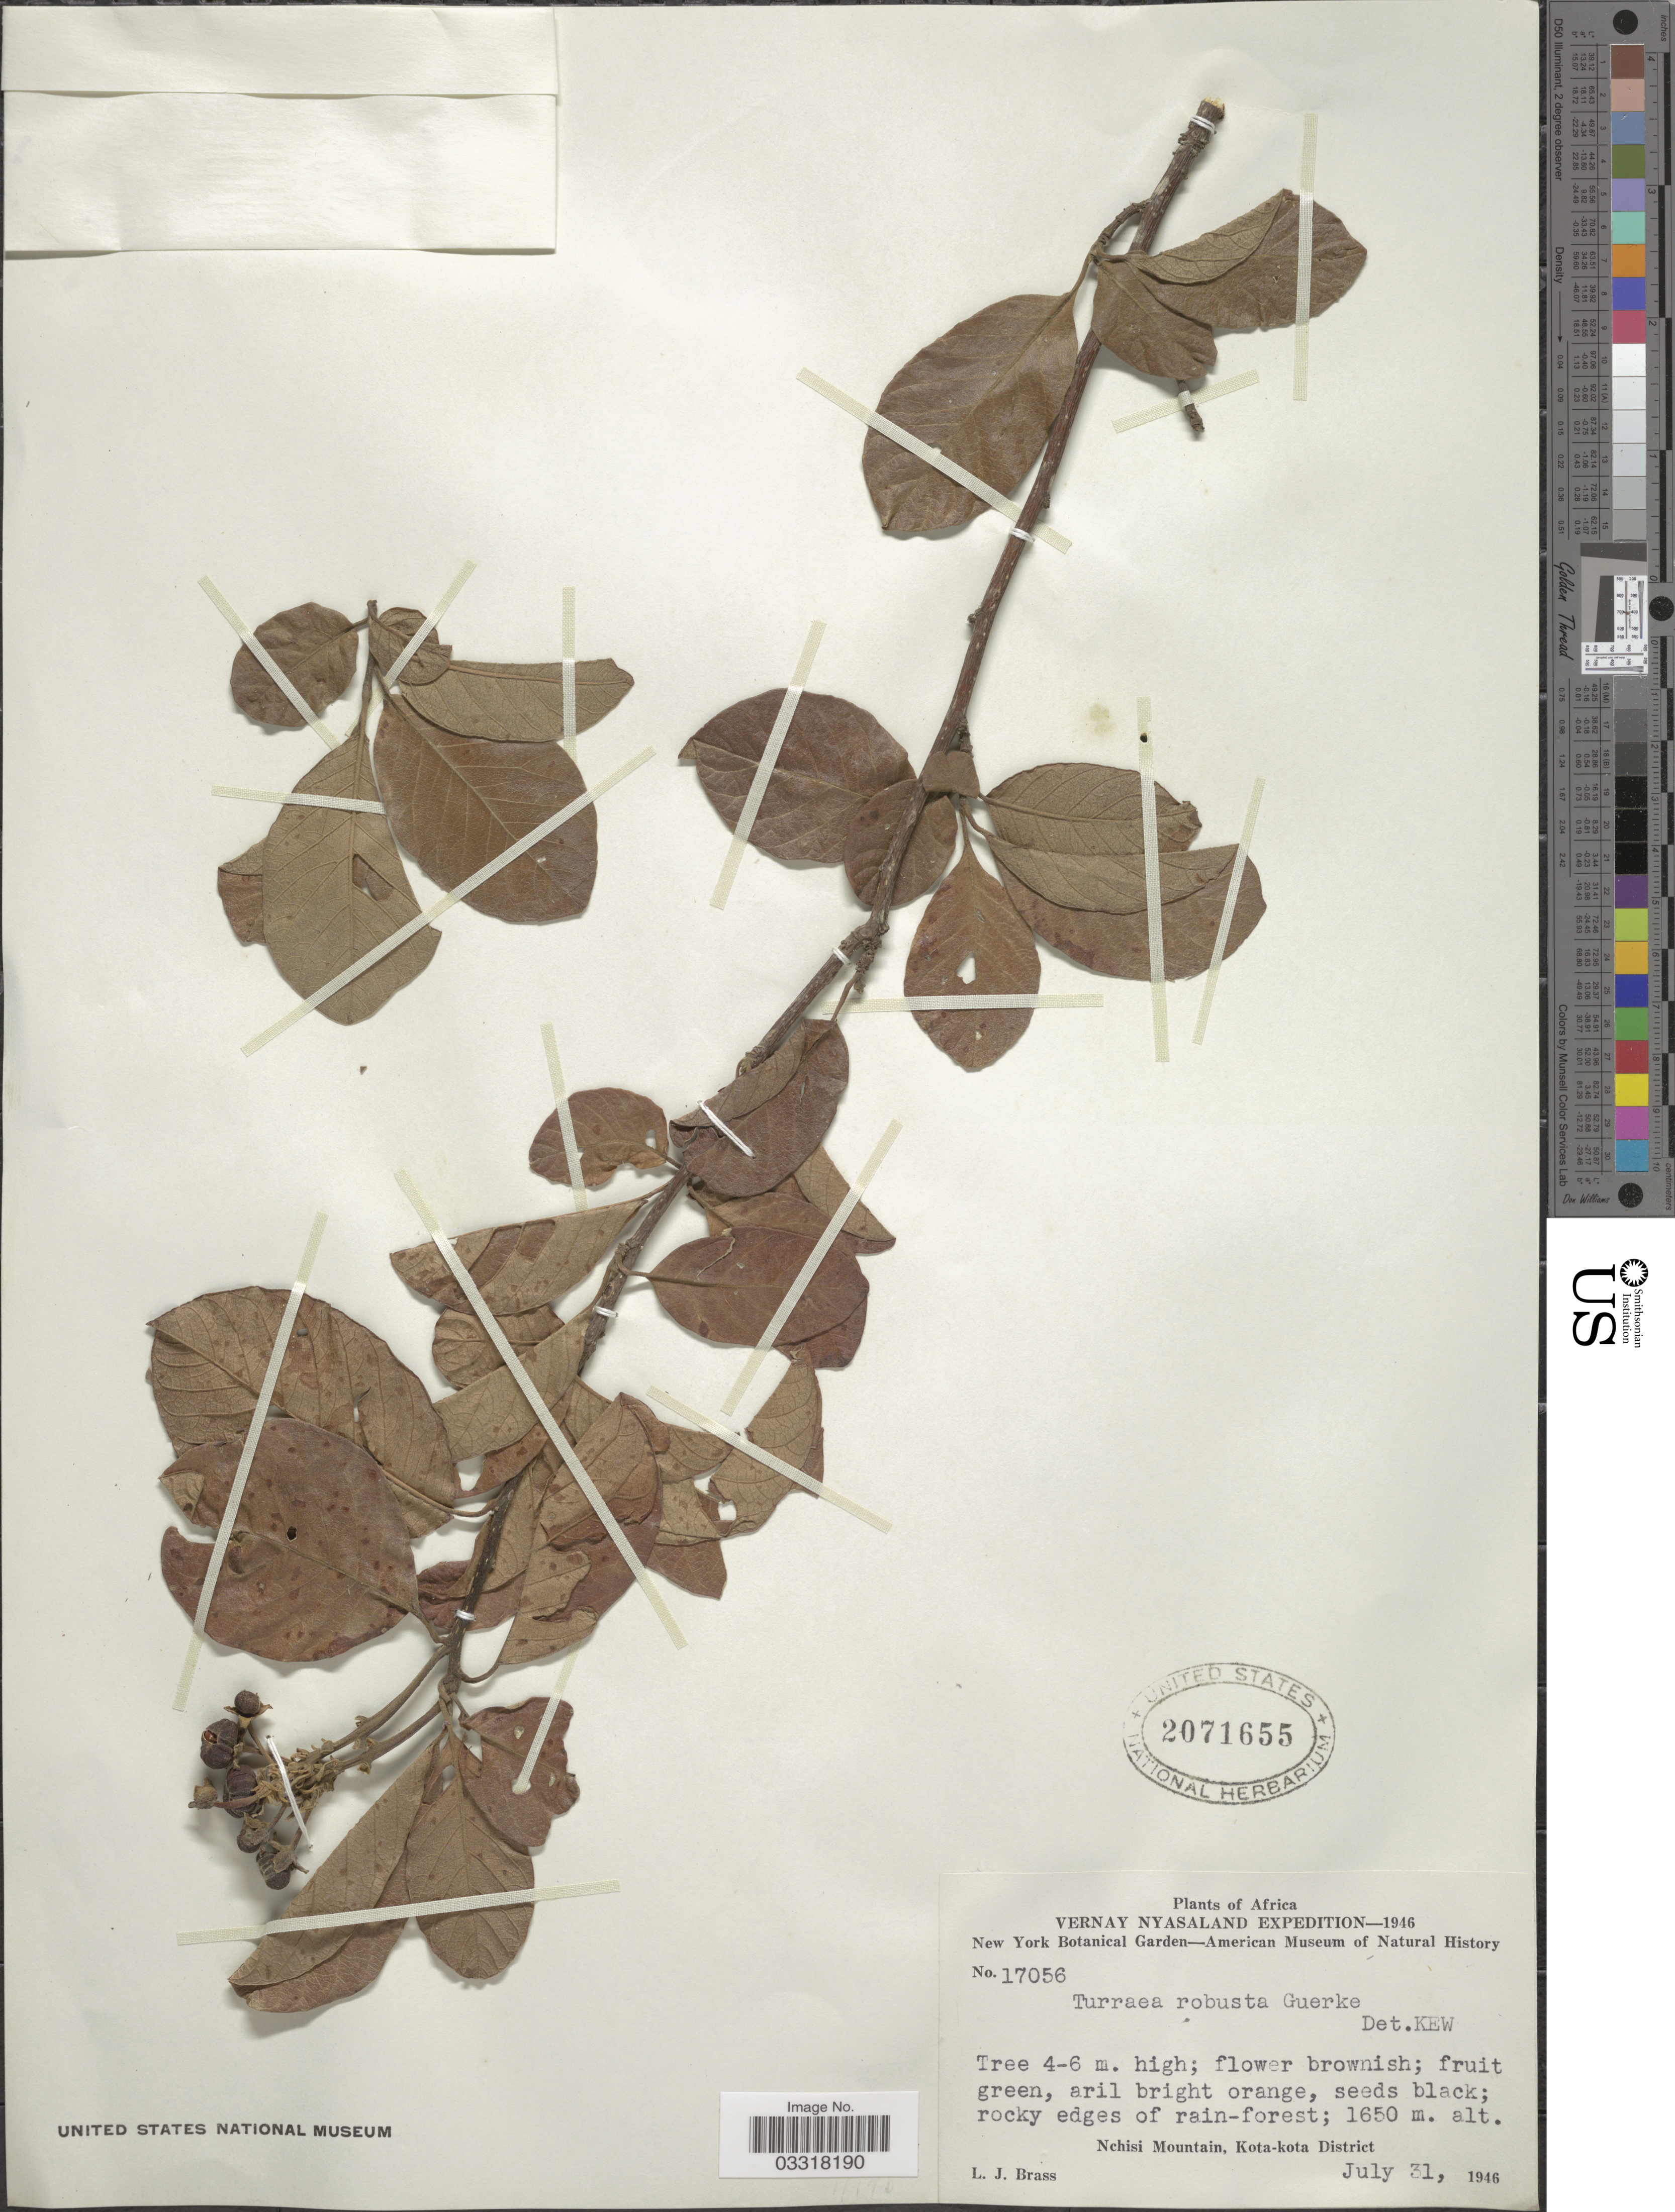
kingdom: Plantae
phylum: Tracheophyta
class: Magnoliopsida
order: Sapindales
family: Meliaceae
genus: Turraea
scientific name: Turraea robusta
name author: Gürke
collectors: L. J. Brass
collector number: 17056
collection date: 1946-07-31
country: Malawi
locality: Vernay Nyasaland. Nchisi Mountain, Kota-kota District.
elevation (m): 1650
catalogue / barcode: US 2071655